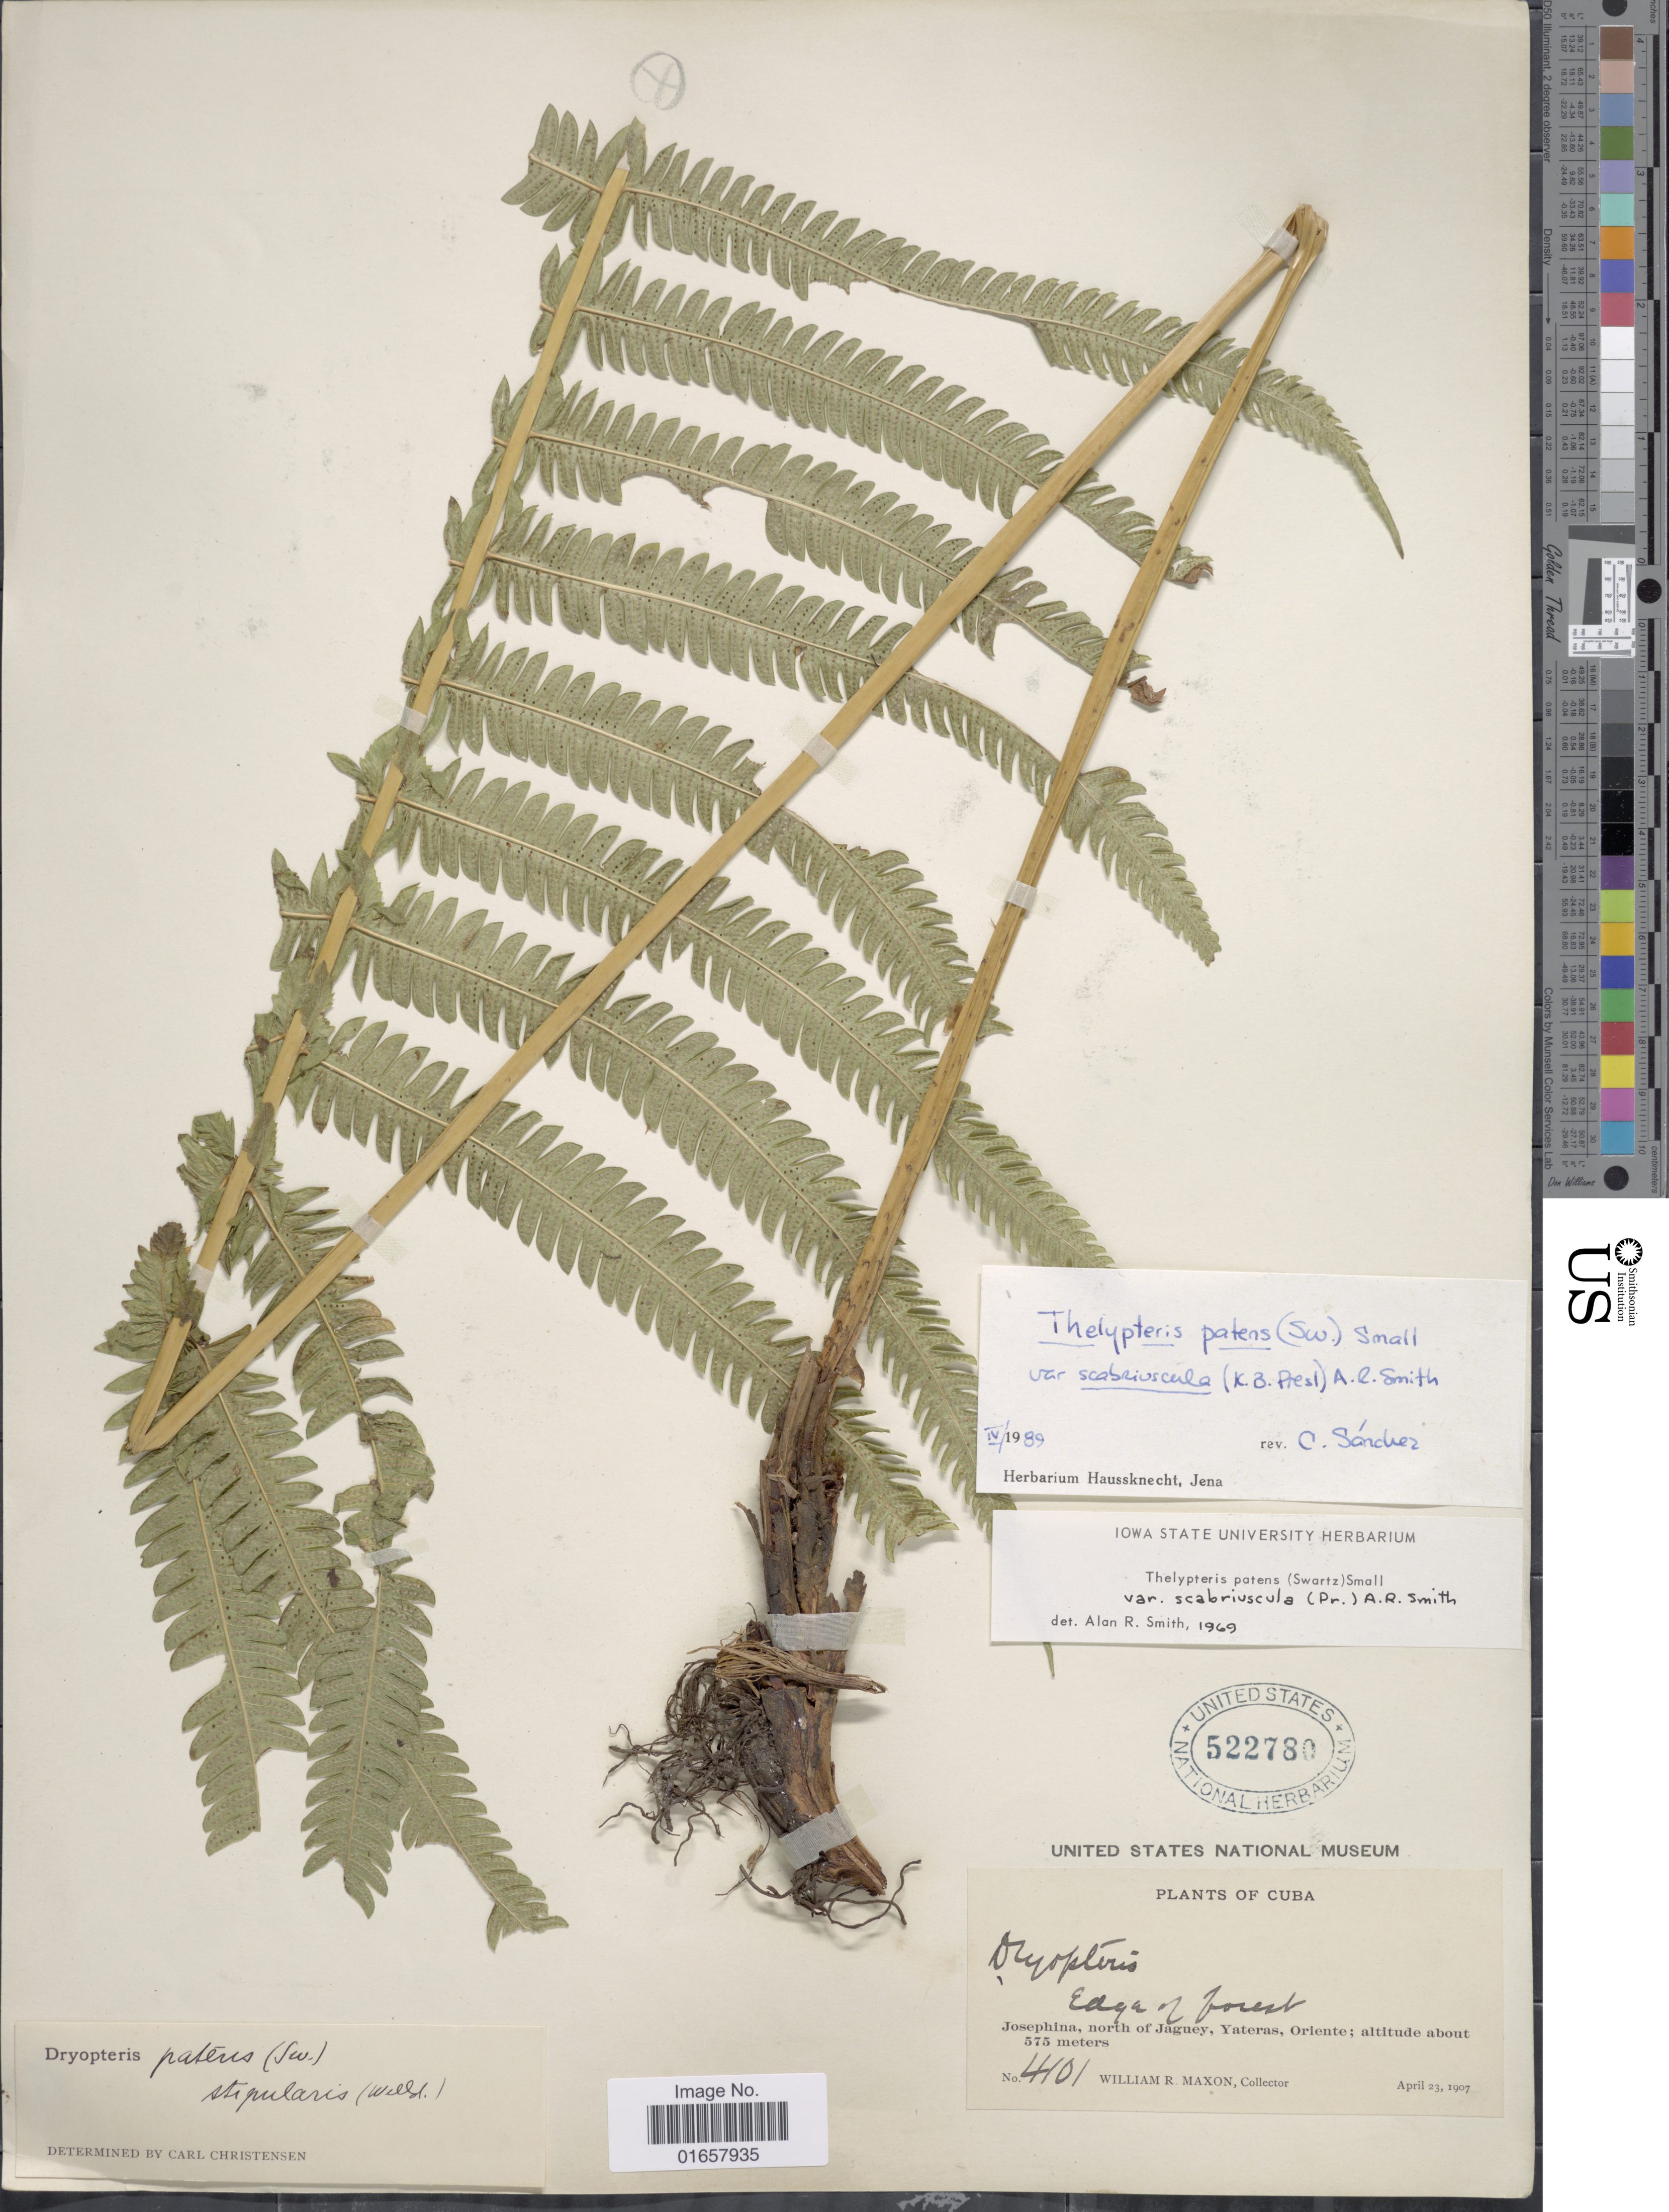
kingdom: Plantae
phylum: Tracheophyta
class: Polypodiopsida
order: Polypodiales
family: Thelypteridaceae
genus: Christella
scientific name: Christella patens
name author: (Sw.) Holttum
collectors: W. R. Maxon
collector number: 4101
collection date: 1907-04-23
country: Cuba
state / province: Oriente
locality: Cuba, Joesphina, north of Jaguey, Yateras, Oriente.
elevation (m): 575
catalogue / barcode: US 522780